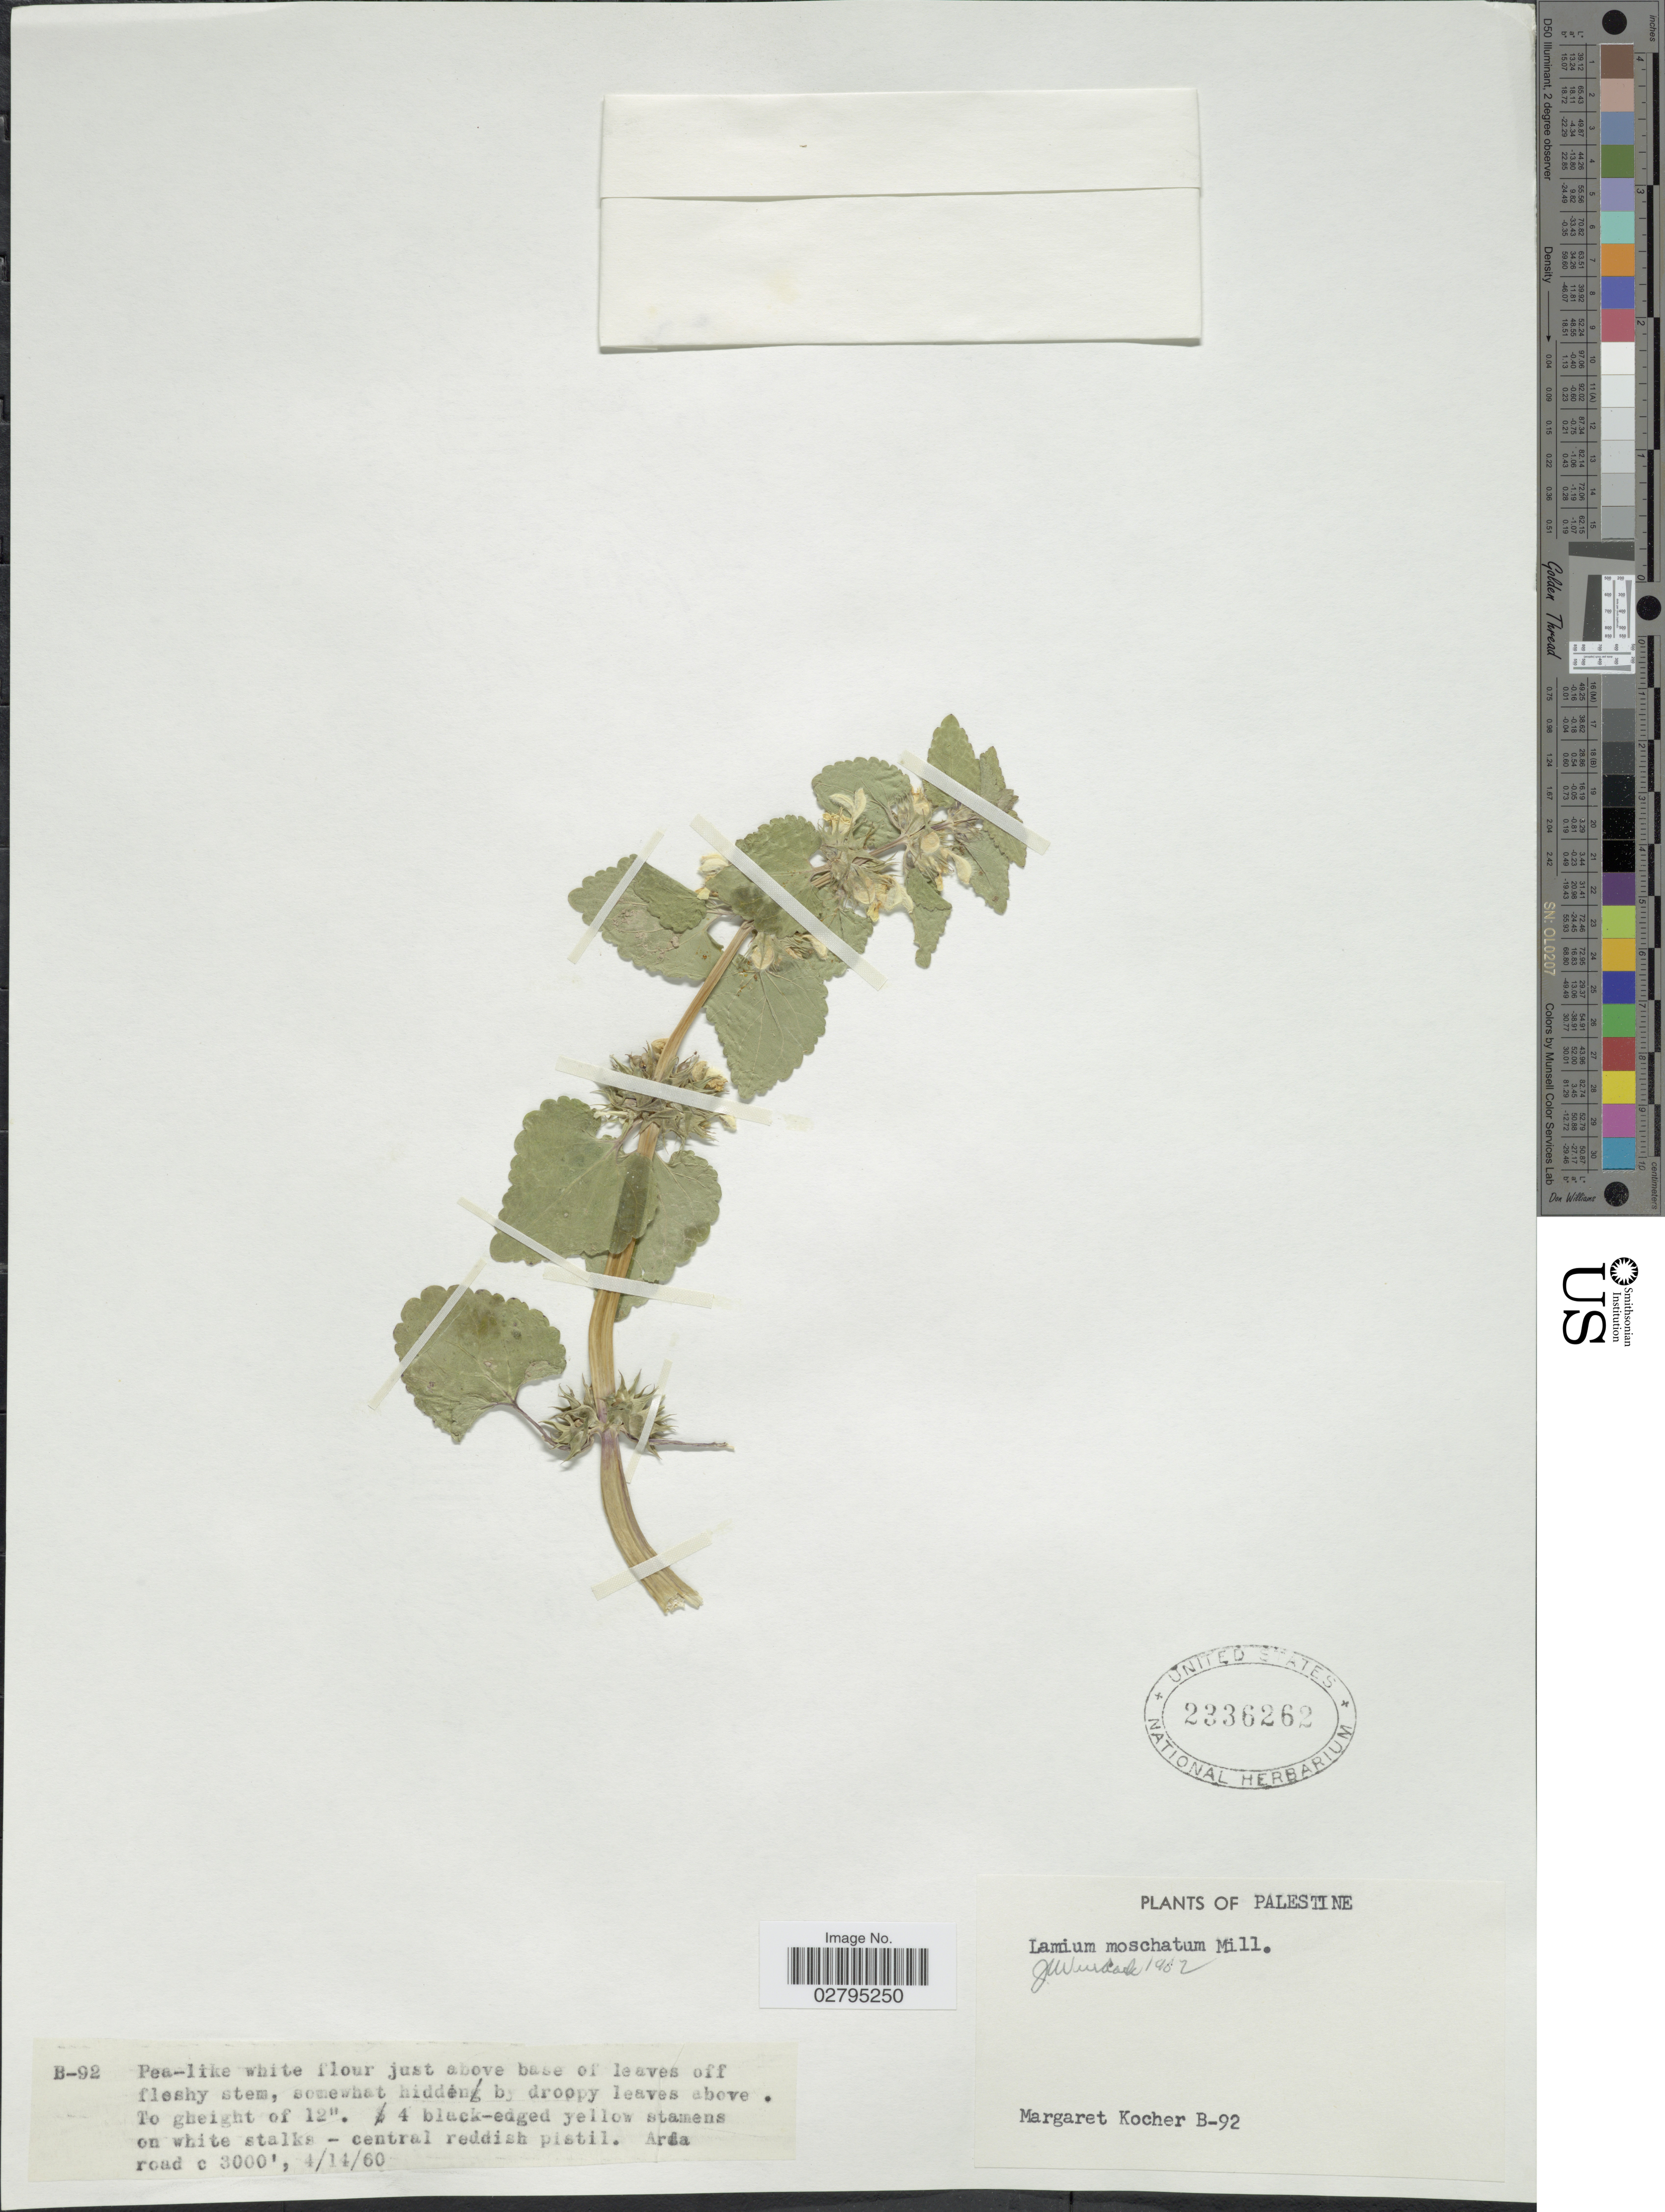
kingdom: Plantae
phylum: Tracheophyta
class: Magnoliopsida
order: Lamiales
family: Lamiaceae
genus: Lamium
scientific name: Lamium moschatum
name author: Mill.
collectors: M. Kocher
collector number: B-92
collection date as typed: Transcribed d/m/y: 14/4/60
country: Israel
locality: Palestine, Arfa road.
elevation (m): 914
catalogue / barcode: US 2336262